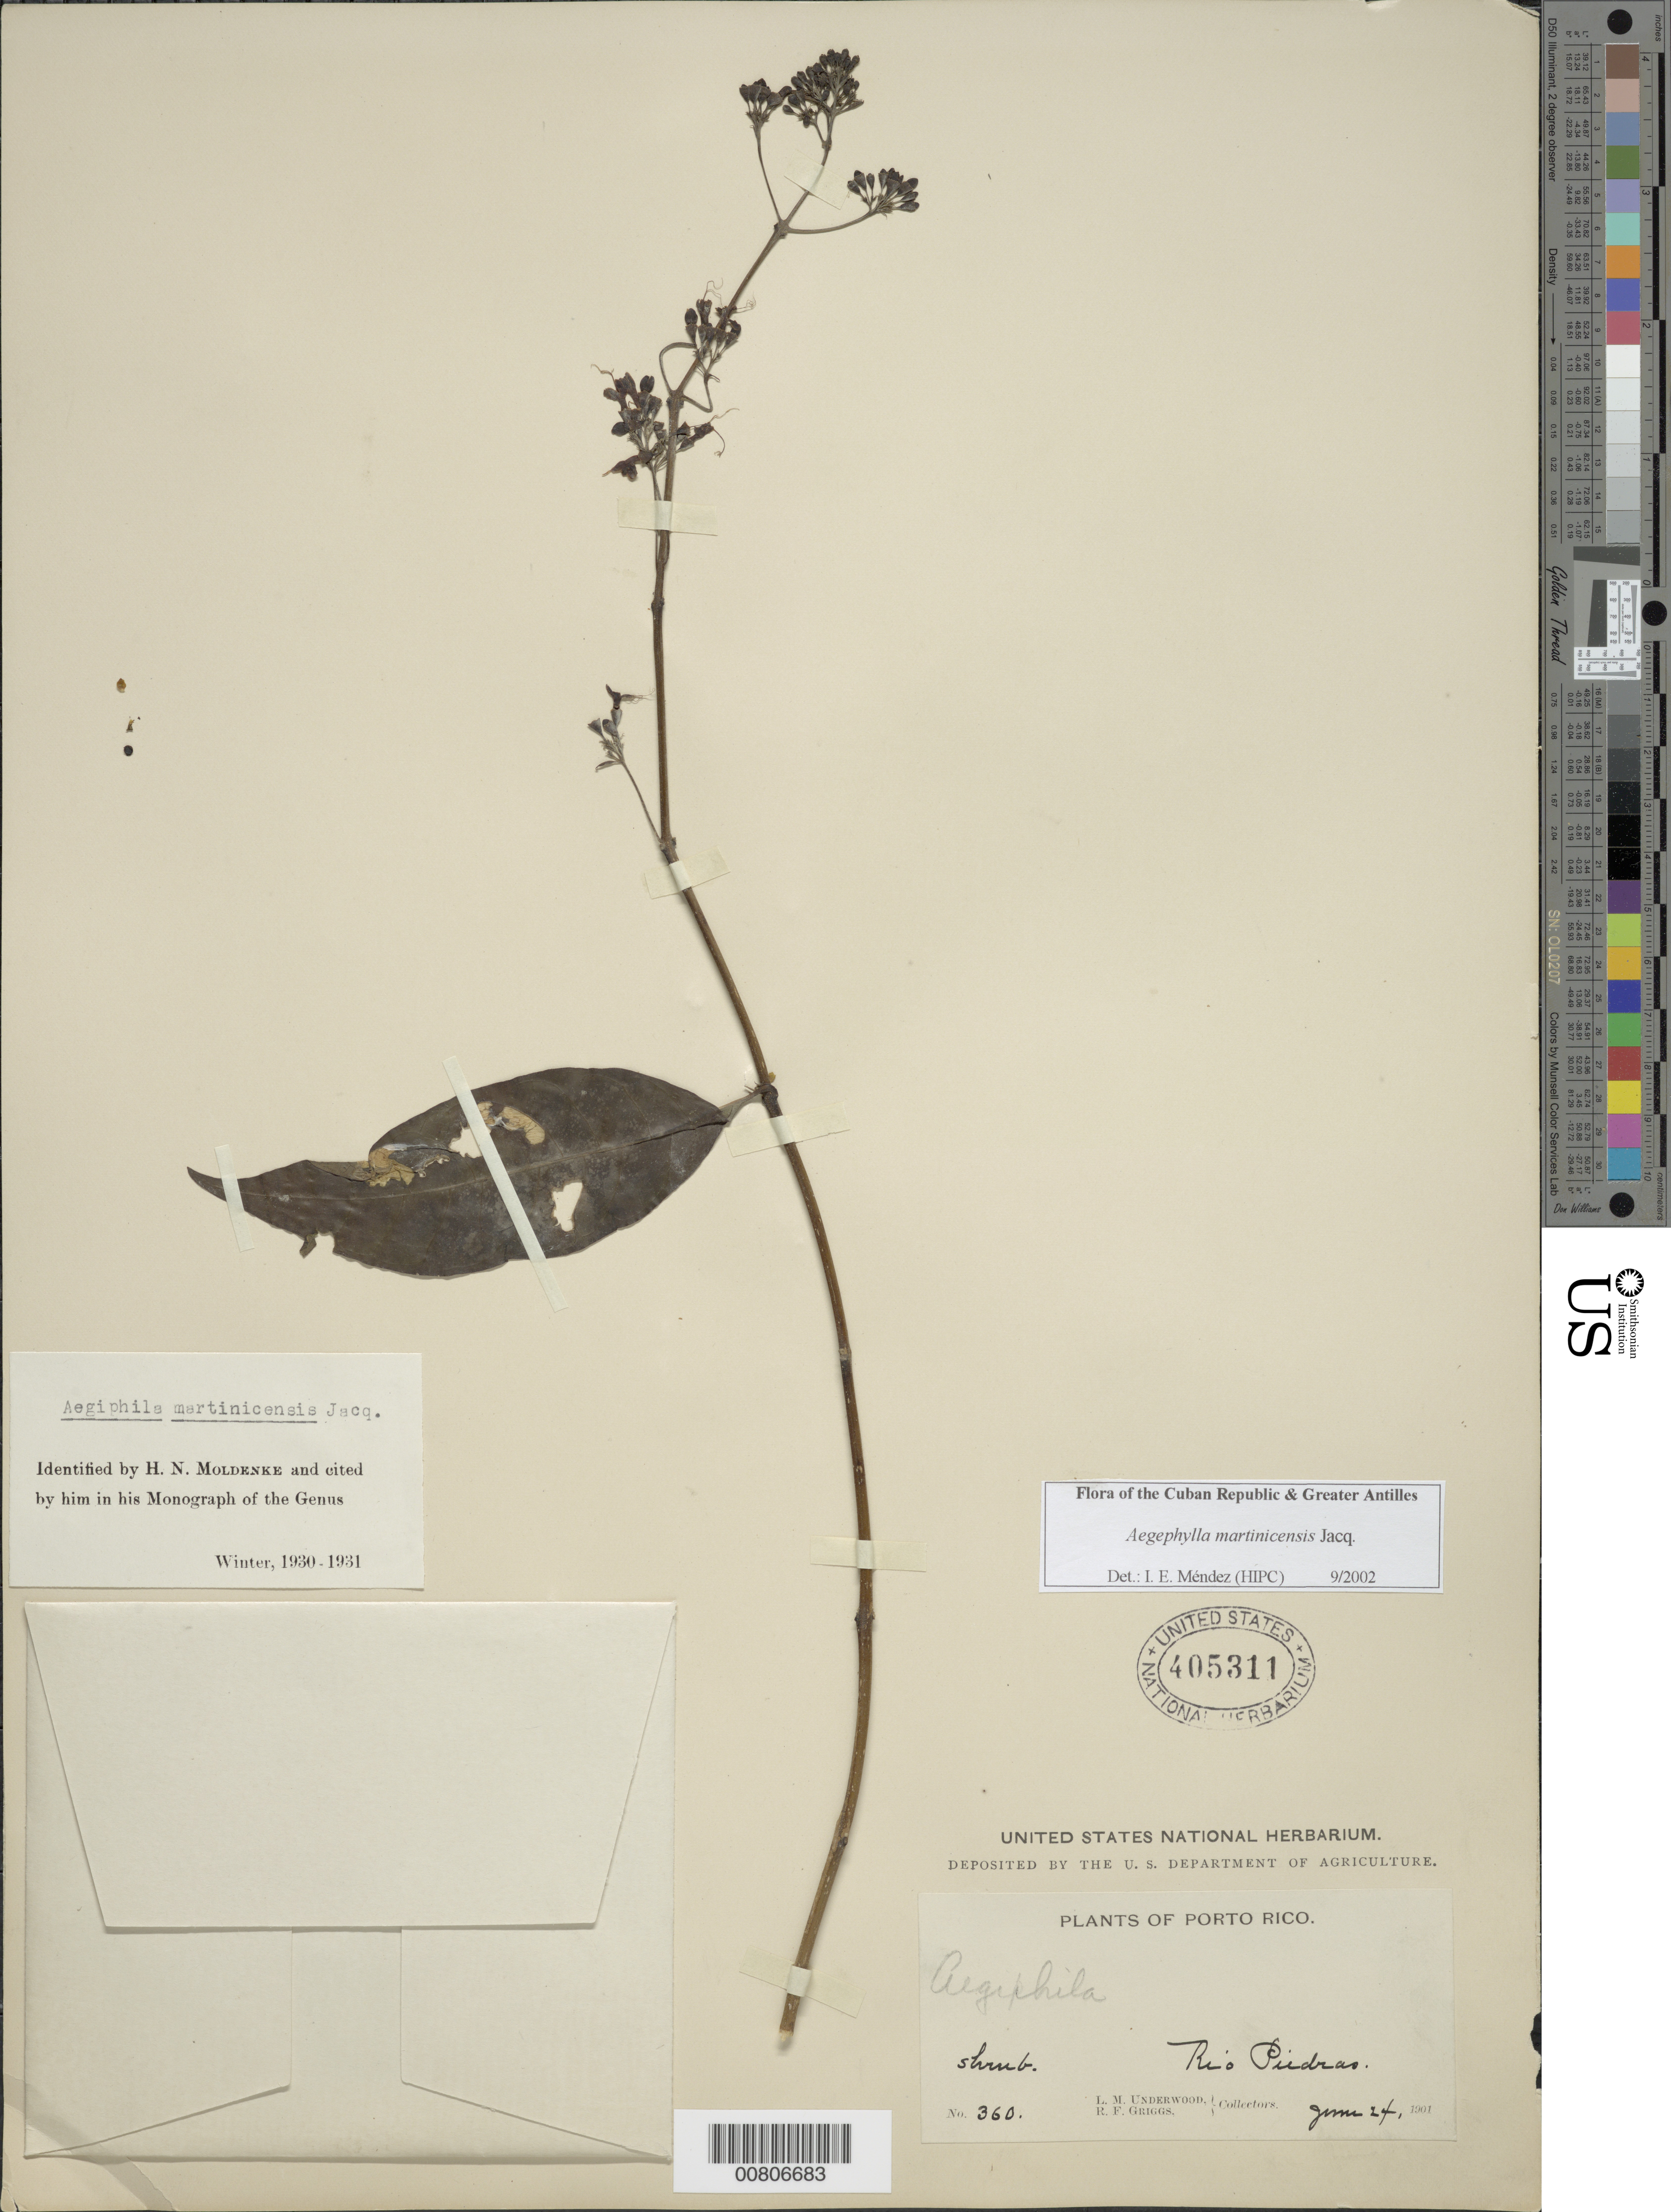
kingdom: Plantae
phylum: Tracheophyta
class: Magnoliopsida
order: Lamiales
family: Lamiaceae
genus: Aegiphila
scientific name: Aegiphila martinicensis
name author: Jacq.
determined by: Méndez, Isidro E., (HIPC)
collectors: L. M. Underwood & R. F. Griggs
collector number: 360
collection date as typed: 24 Jun 1901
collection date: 1901-06-24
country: Puerto Rico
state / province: San Juan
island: Puerto Rico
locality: Río Piedras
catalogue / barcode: US 405311